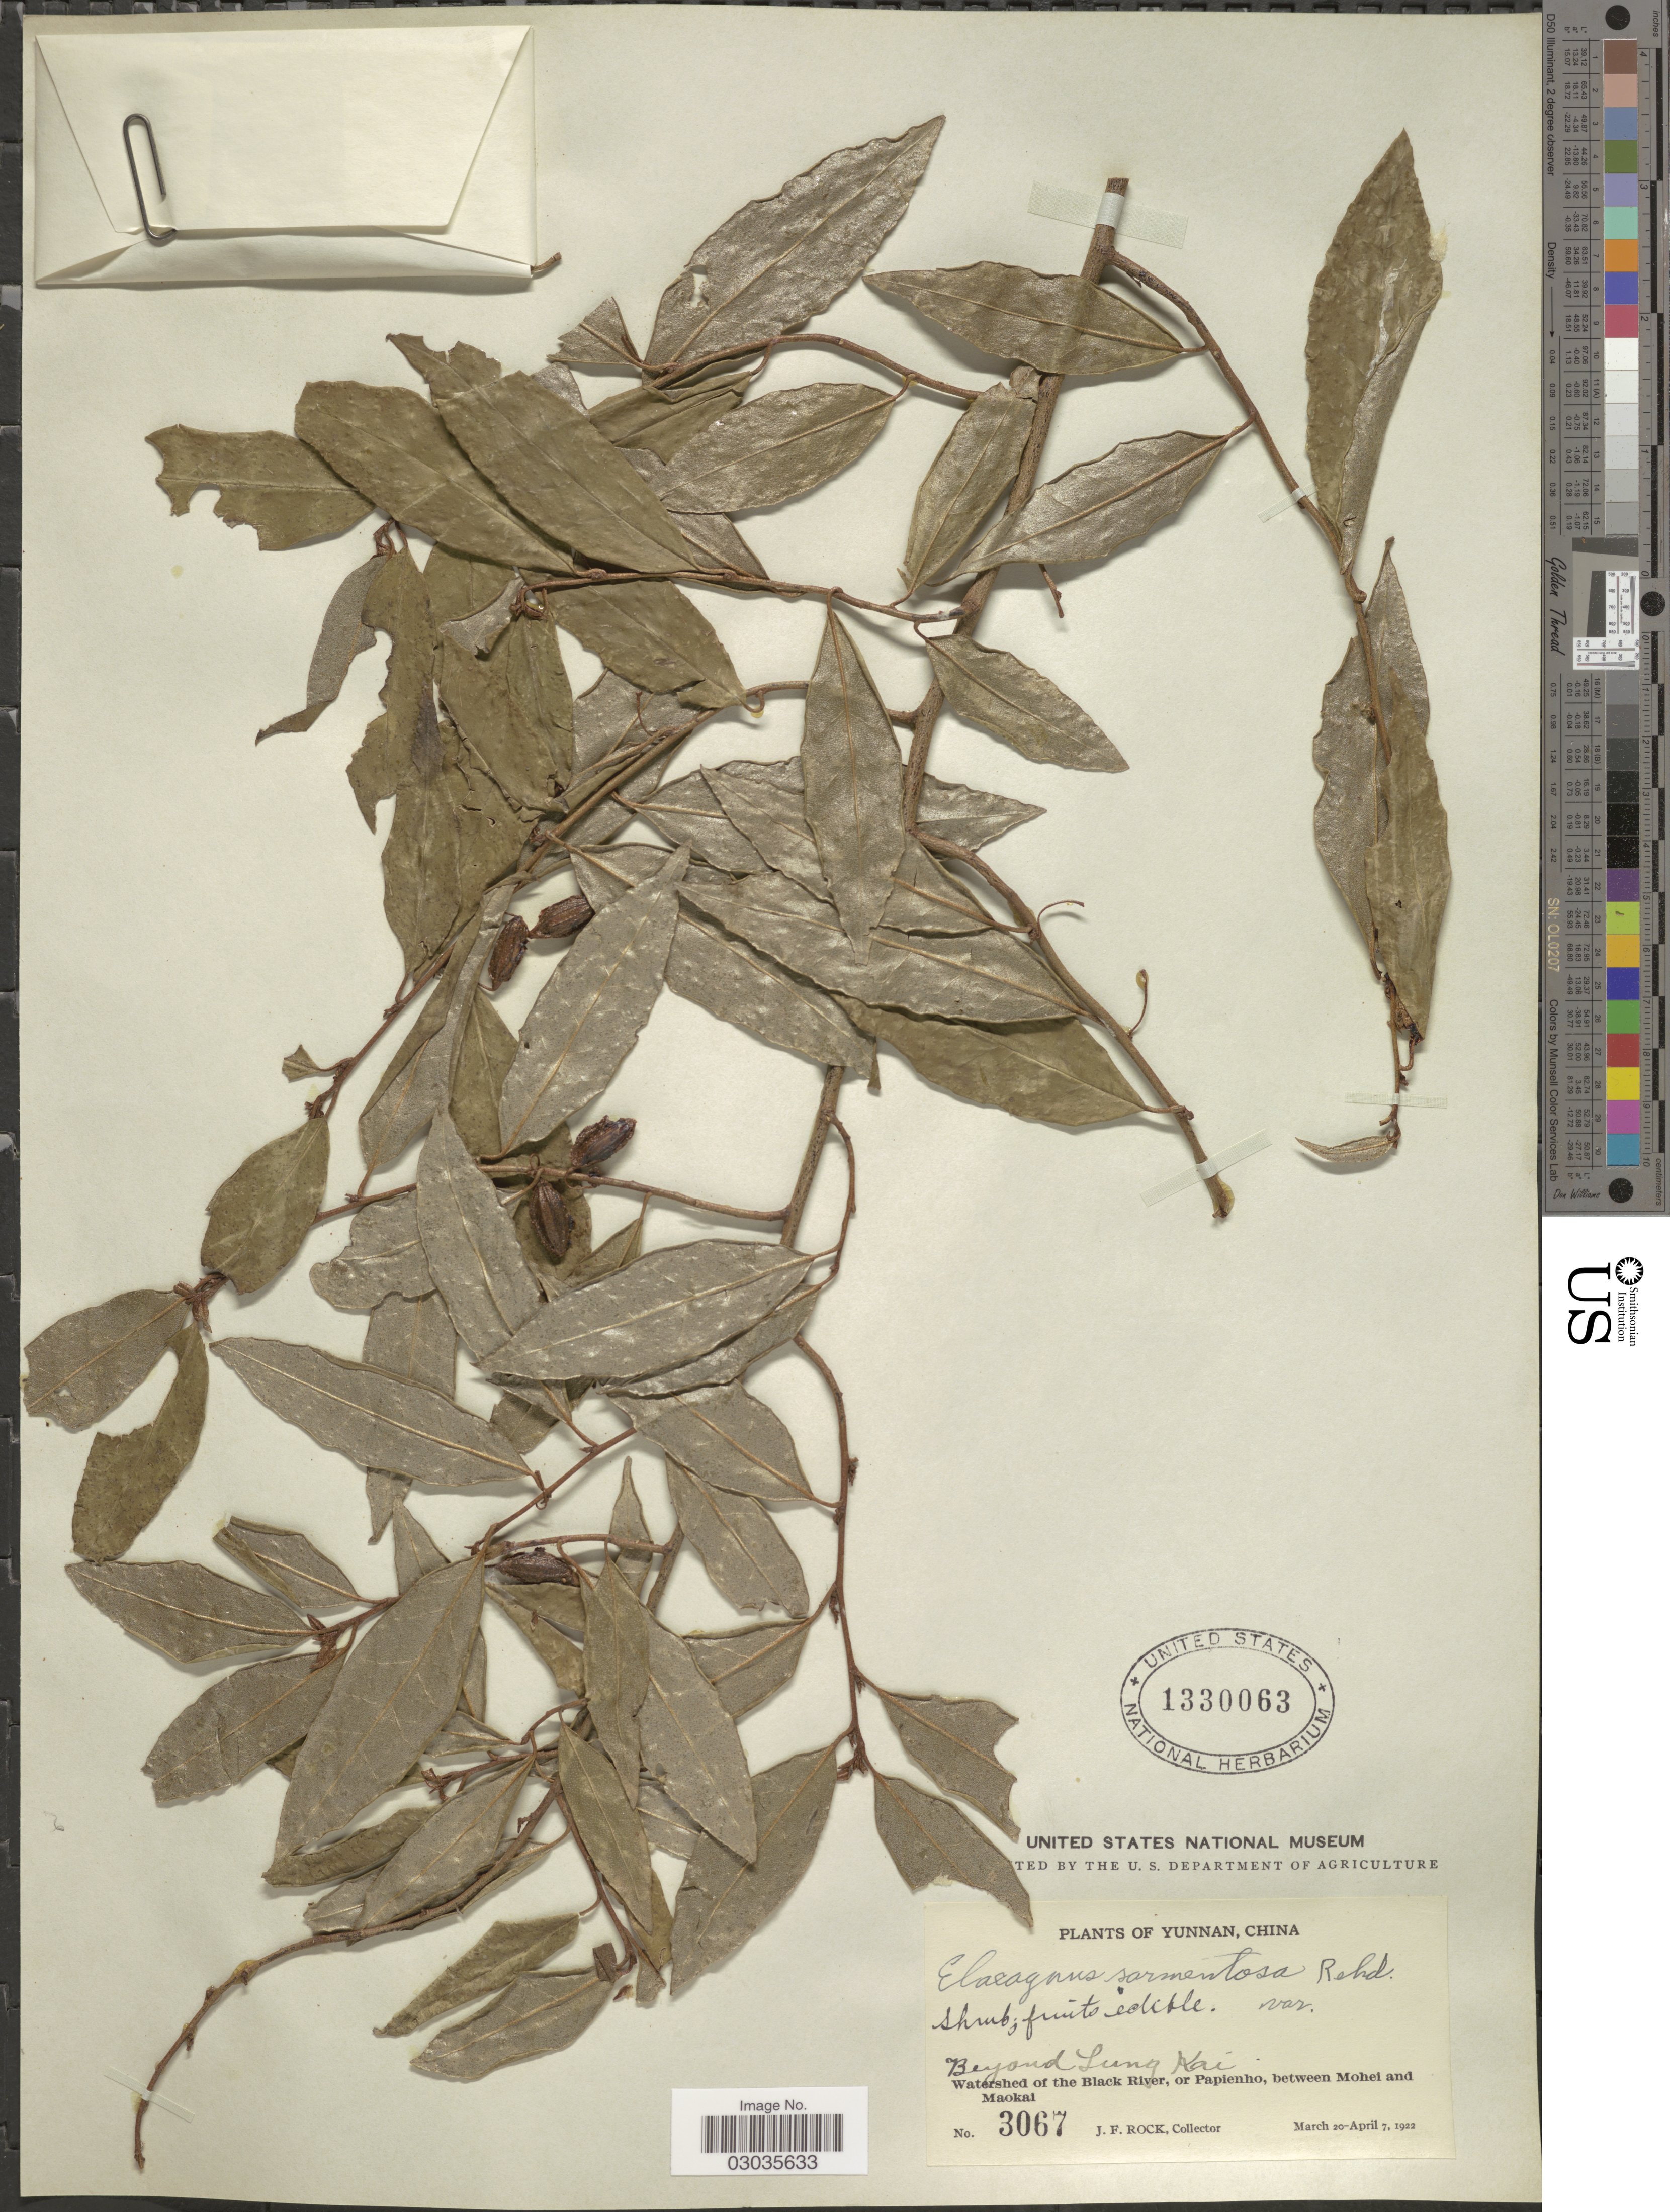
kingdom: Plantae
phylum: Tracheophyta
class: Magnoliopsida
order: Rosales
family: Elaeagnaceae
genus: Elaeagnus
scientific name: Elaeagnus sarmentosa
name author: Rehder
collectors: J. Rock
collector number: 3067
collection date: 1922-03-20/1922-04-07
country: China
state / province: Yunnan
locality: Beyond Lung Kai. Watershed of the Black River, or Papienho, between Mohei and Maokai.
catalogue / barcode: US 1330063